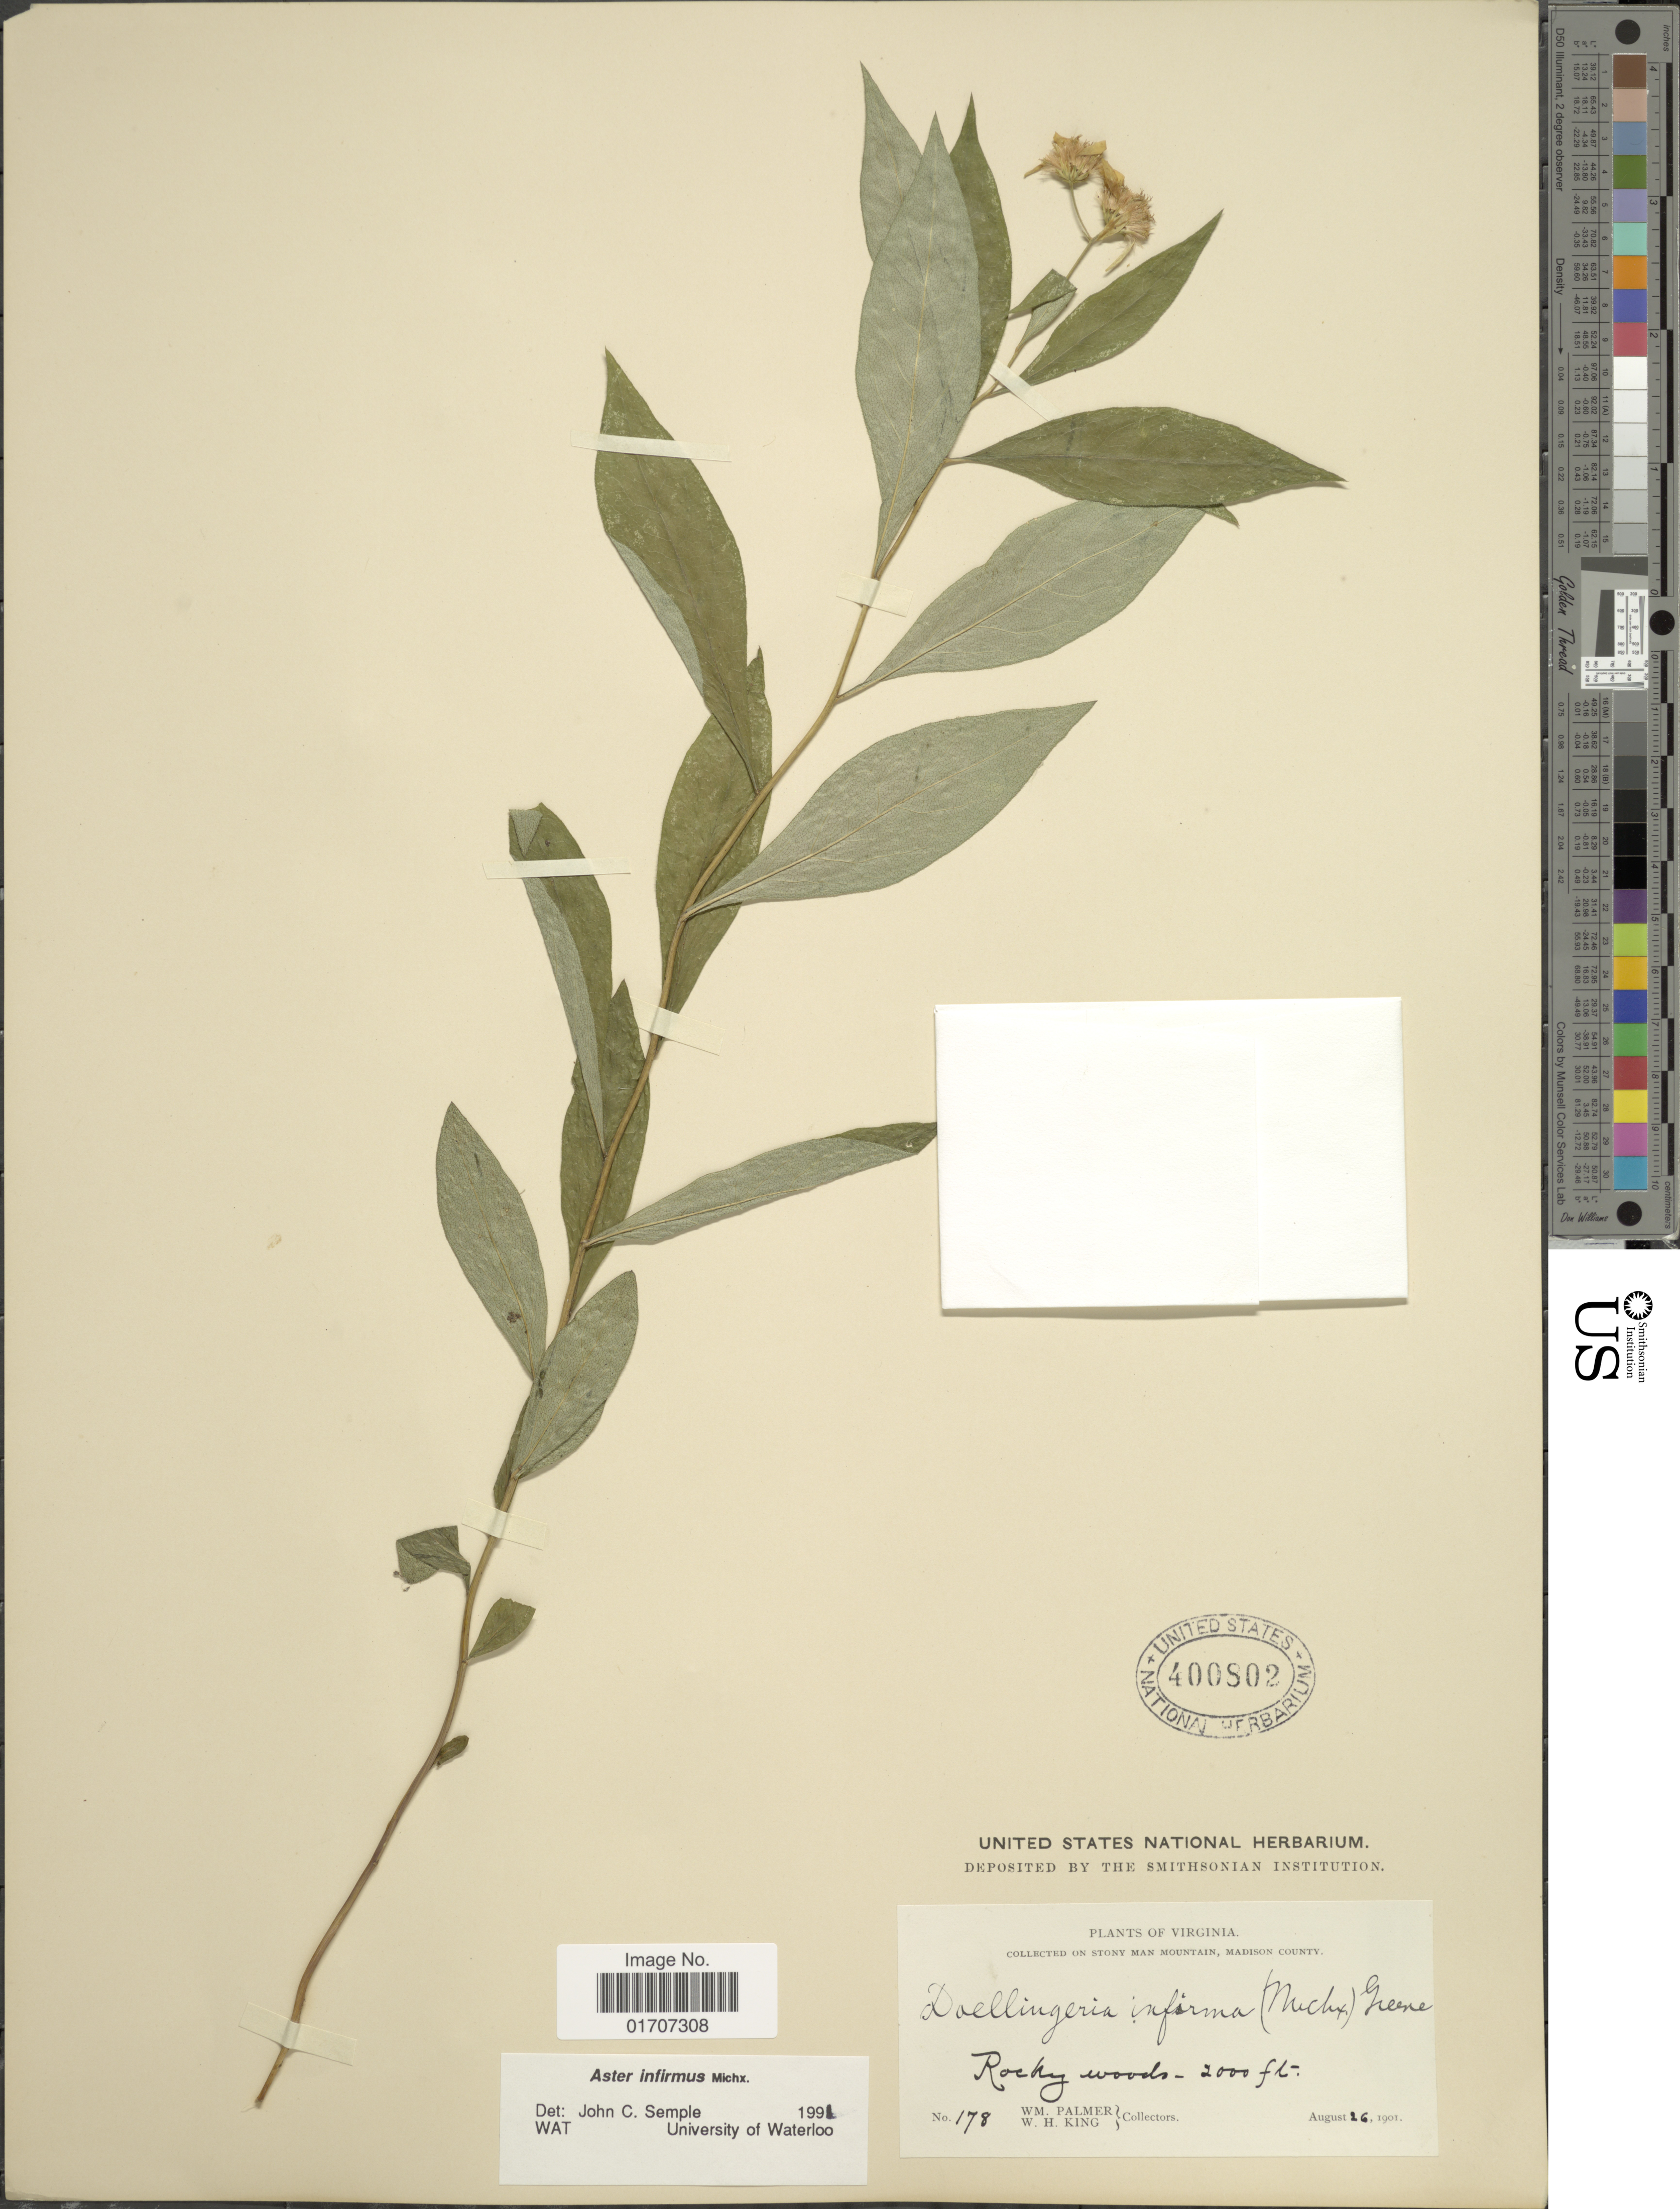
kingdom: Plantae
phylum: Tracheophyta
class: Magnoliopsida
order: Asterales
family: Asteraceae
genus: Doellingeria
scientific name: Doellingeria infirma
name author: (Michx.) Greene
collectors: W. Palmer & W. H. King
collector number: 178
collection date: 1901-08-26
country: United States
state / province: Virginia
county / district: Madison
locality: On stony man mountains, Madison County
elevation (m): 610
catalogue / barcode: US 400802